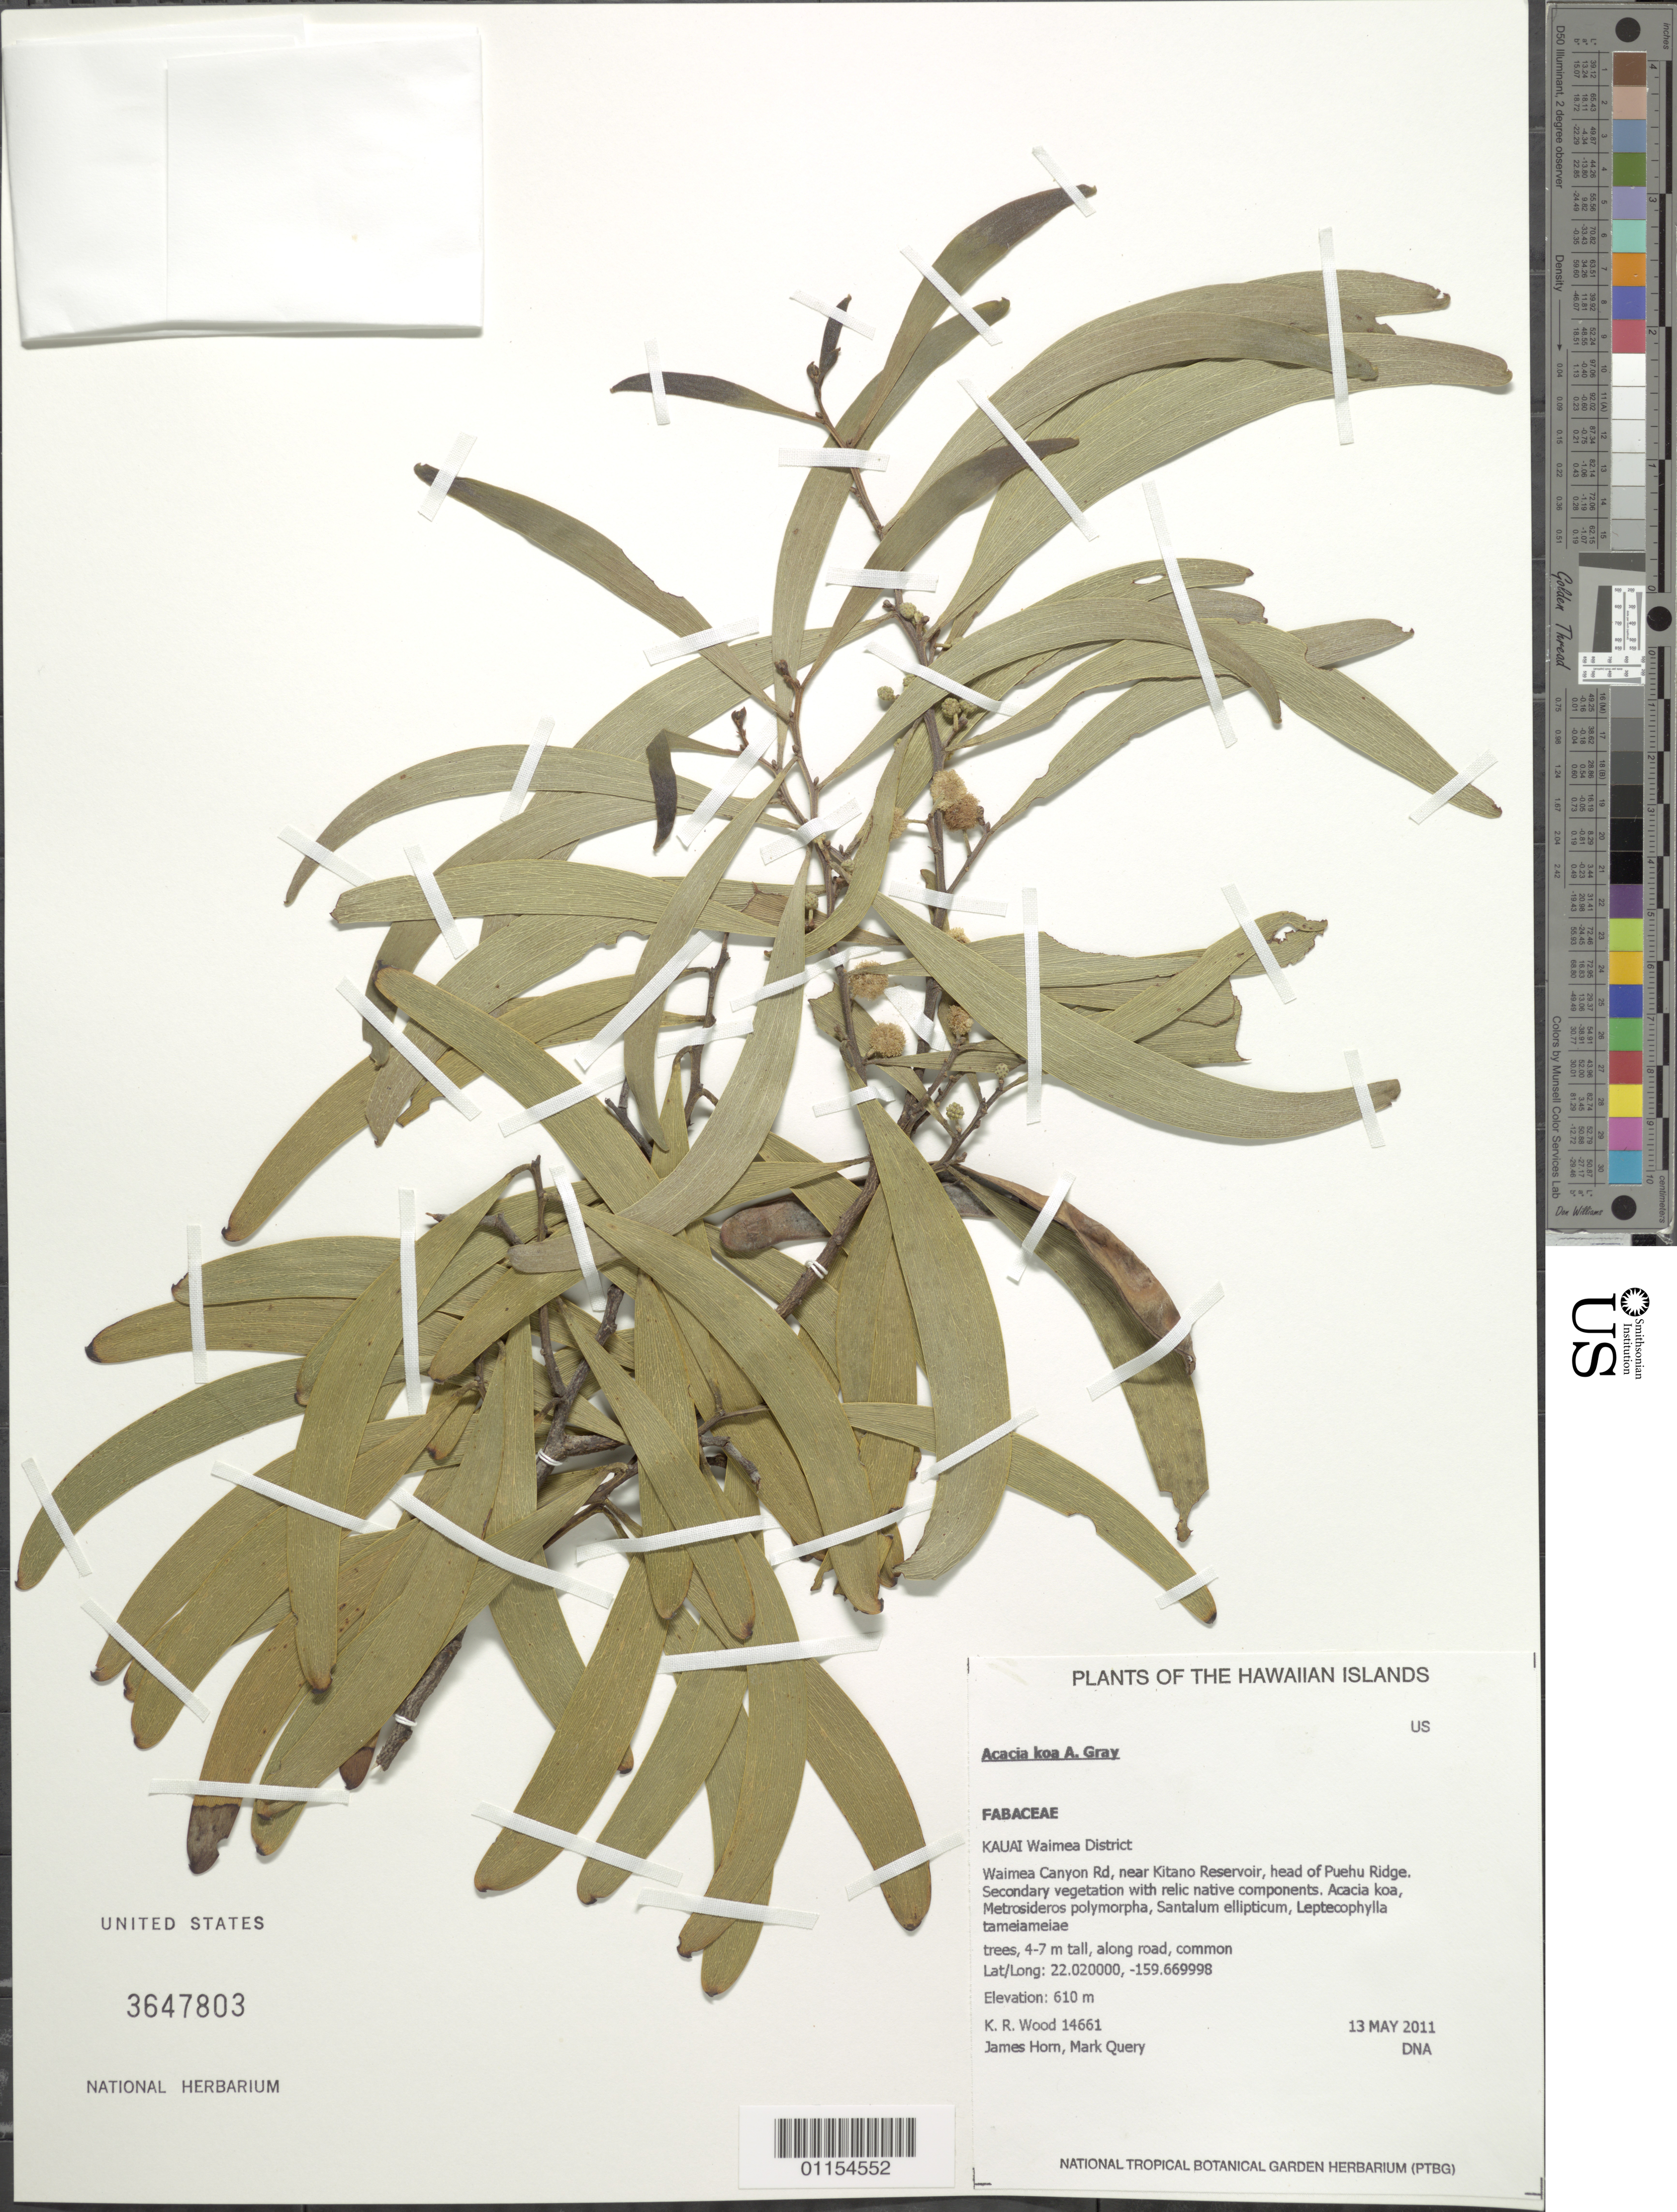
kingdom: Plantae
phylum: Tracheophyta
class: Magnoliopsida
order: Fabales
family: Fabaceae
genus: Acacia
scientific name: Acacia koa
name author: A. Gray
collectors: K. R. Wood, J. Horn & M. Query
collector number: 14661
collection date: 2011-05-13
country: United States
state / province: Hawaii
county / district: Kauai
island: Kaua'i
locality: Waimea District, Waimea Canyon Road, near Kitano Reservoir, head of Puehu Ridge.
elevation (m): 610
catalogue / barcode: US 3647803